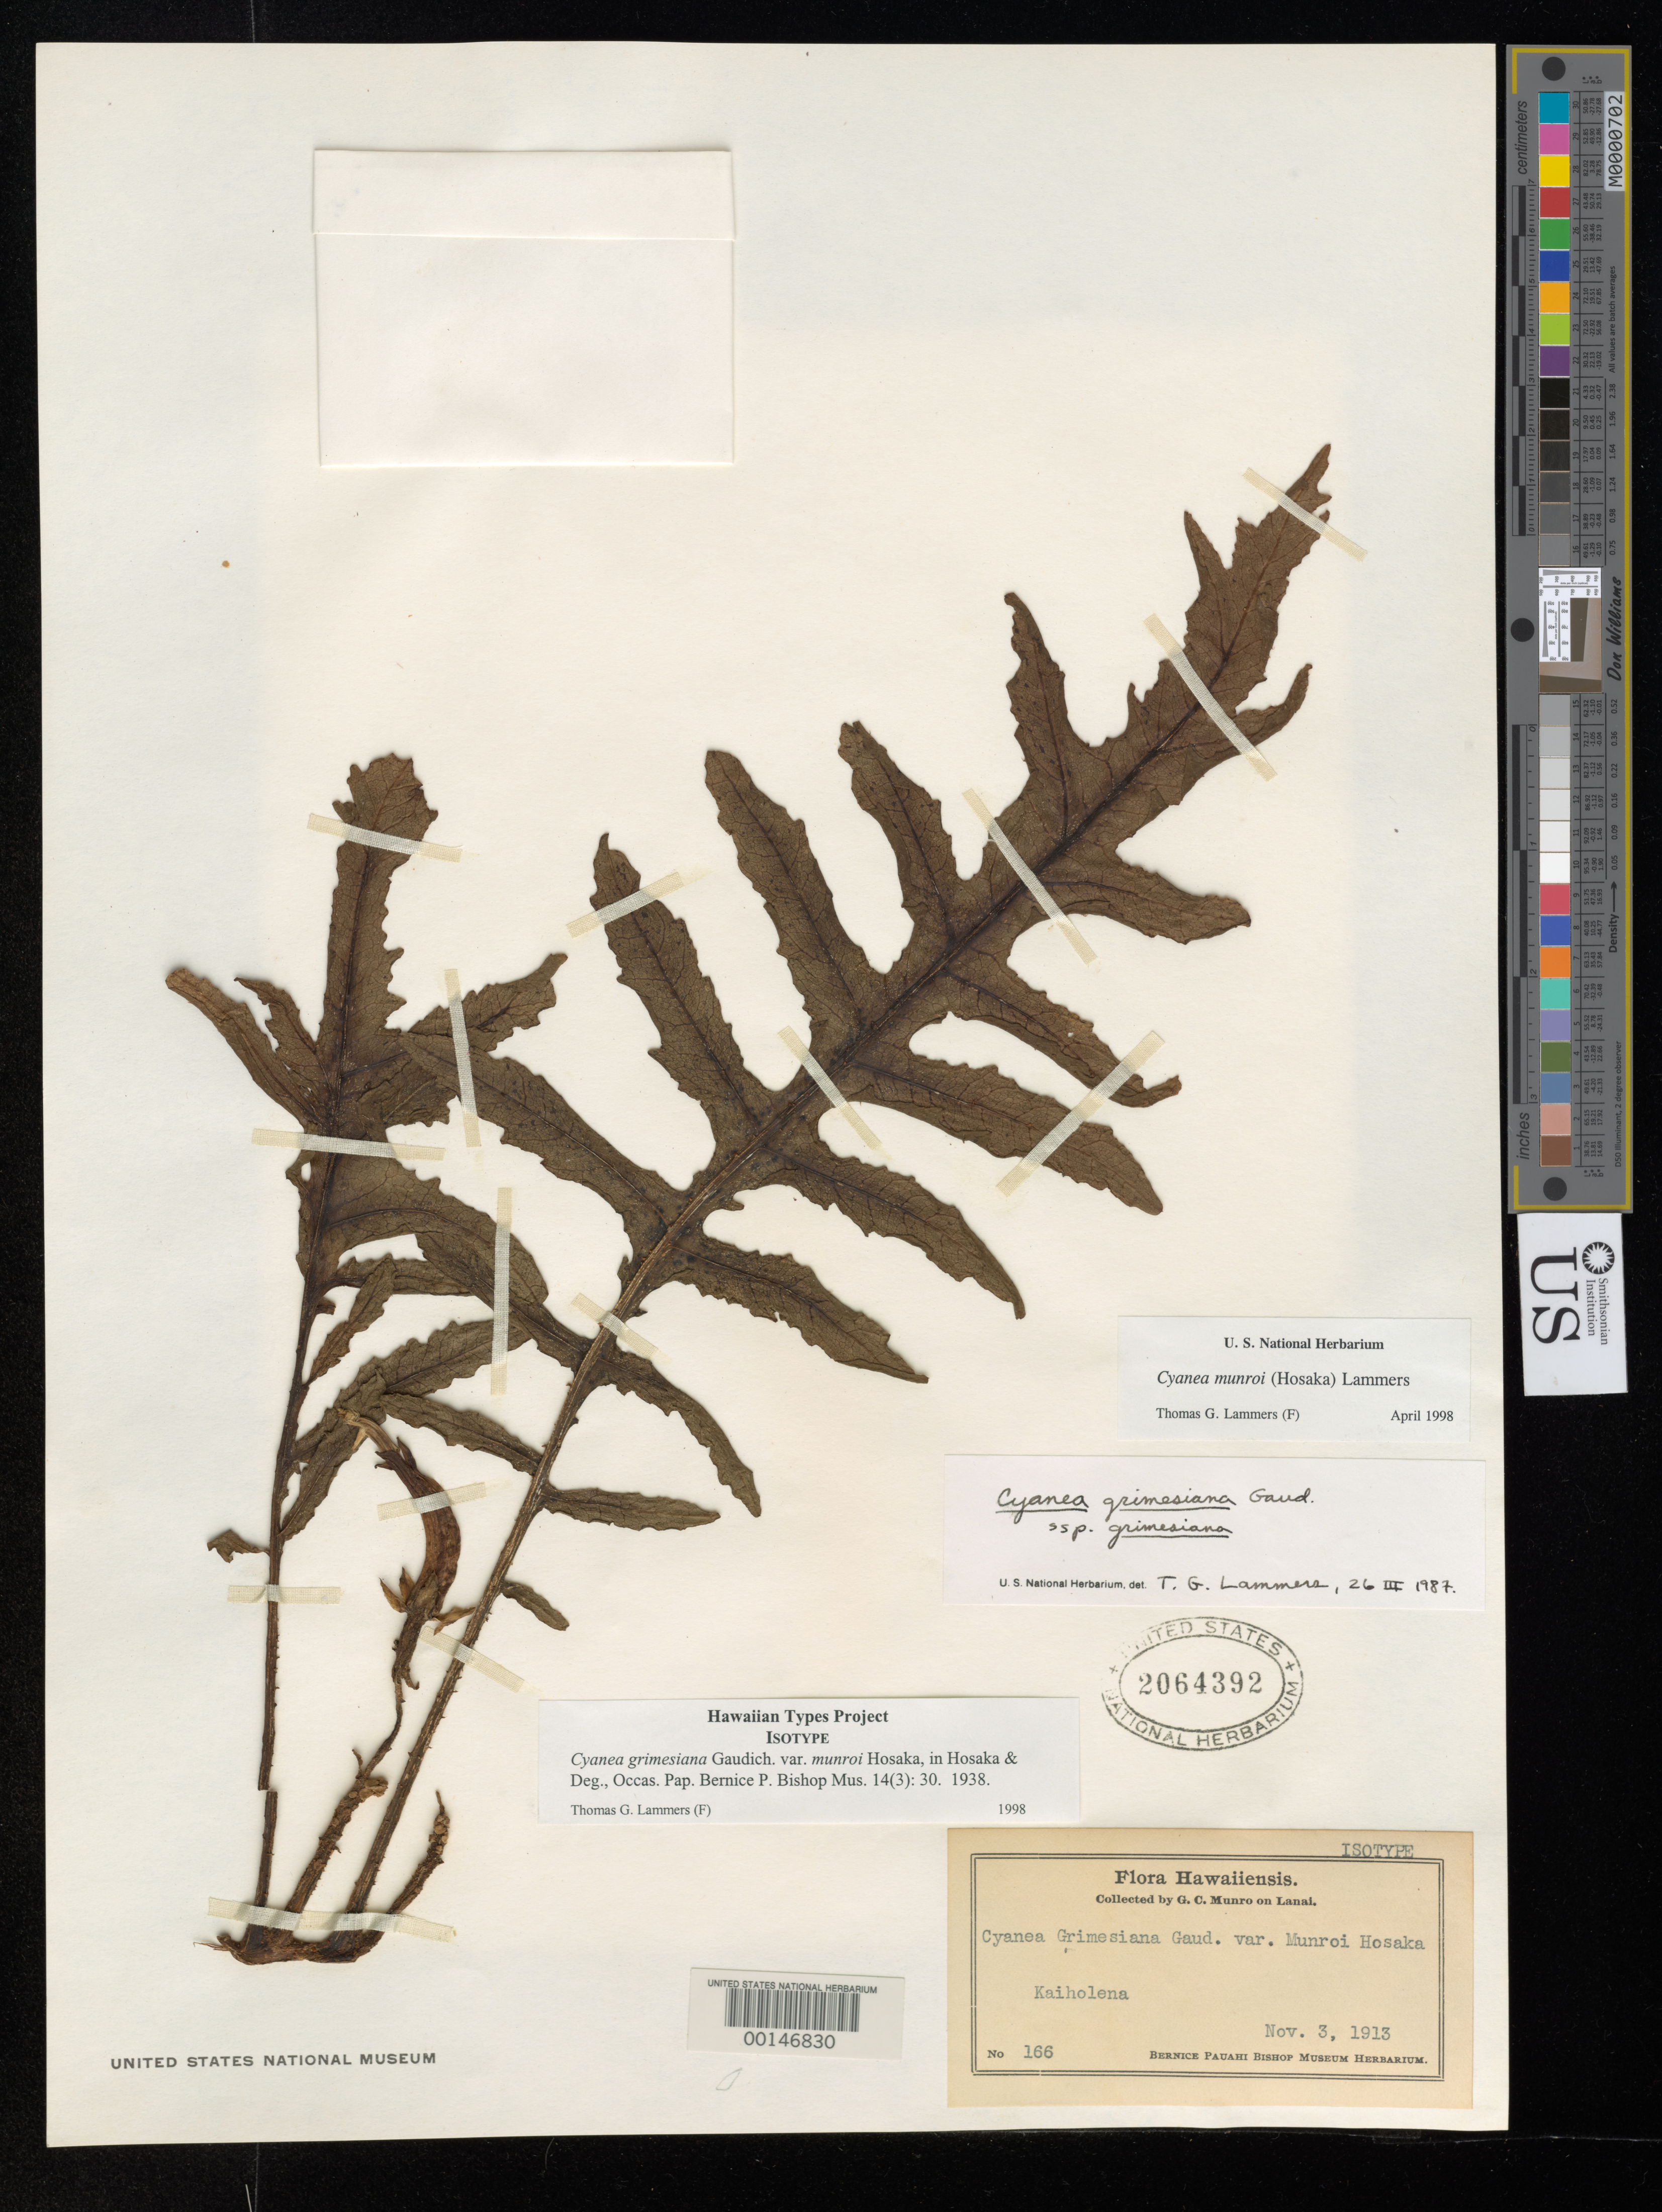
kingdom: Plantae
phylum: Tracheophyta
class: Magnoliopsida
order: Asterales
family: Campanulaceae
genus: Cyanea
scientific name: Cyanea grimesiana var. munroi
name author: Hosaka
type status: Isotype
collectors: G. C. Munro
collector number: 166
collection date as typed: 03 Nov 1913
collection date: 1913-11-03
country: United States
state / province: Hawaii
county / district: Maui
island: Maui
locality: Kaiholena.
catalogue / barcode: US 2064392